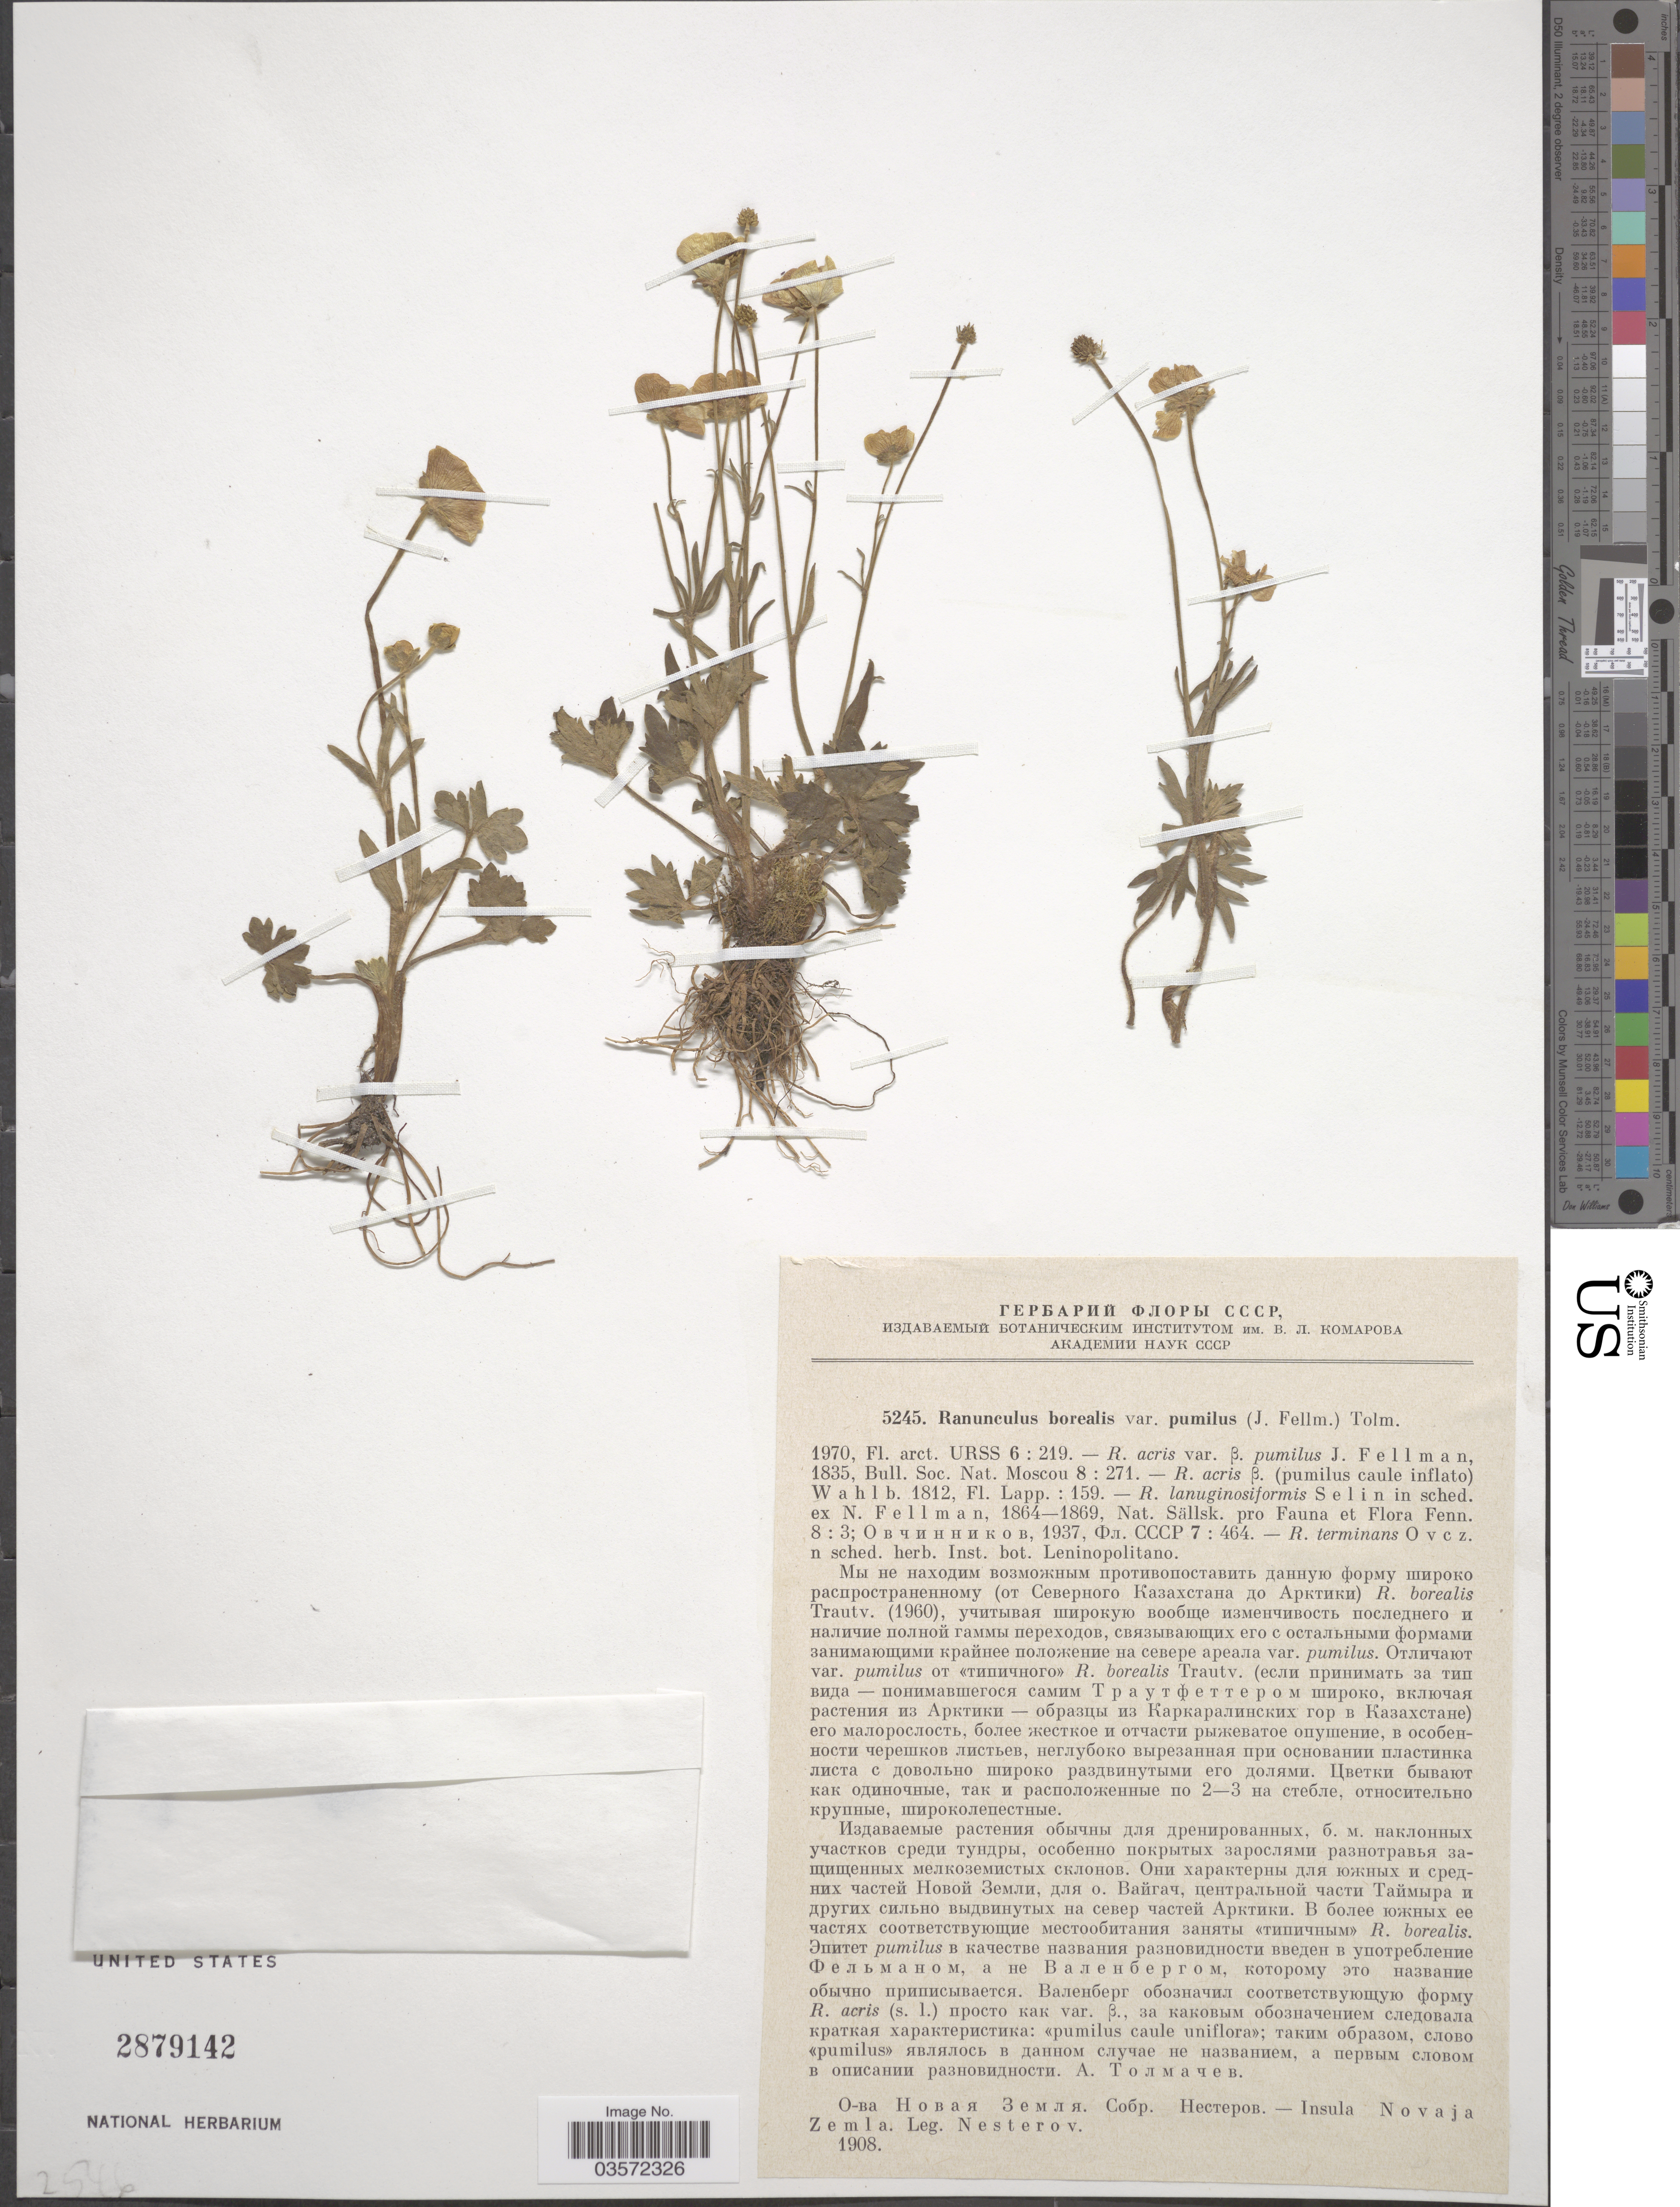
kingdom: Plantae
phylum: Tracheophyta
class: Magnoliopsida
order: Ranunculales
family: Ranunculaceae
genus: Ranunculus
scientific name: Ranunculus borealis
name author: Trautv.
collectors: Nesterov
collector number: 5245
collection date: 1908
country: Russian Federation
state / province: Arkhangelsk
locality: Insula Novaja Zemla.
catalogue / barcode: US 2879142